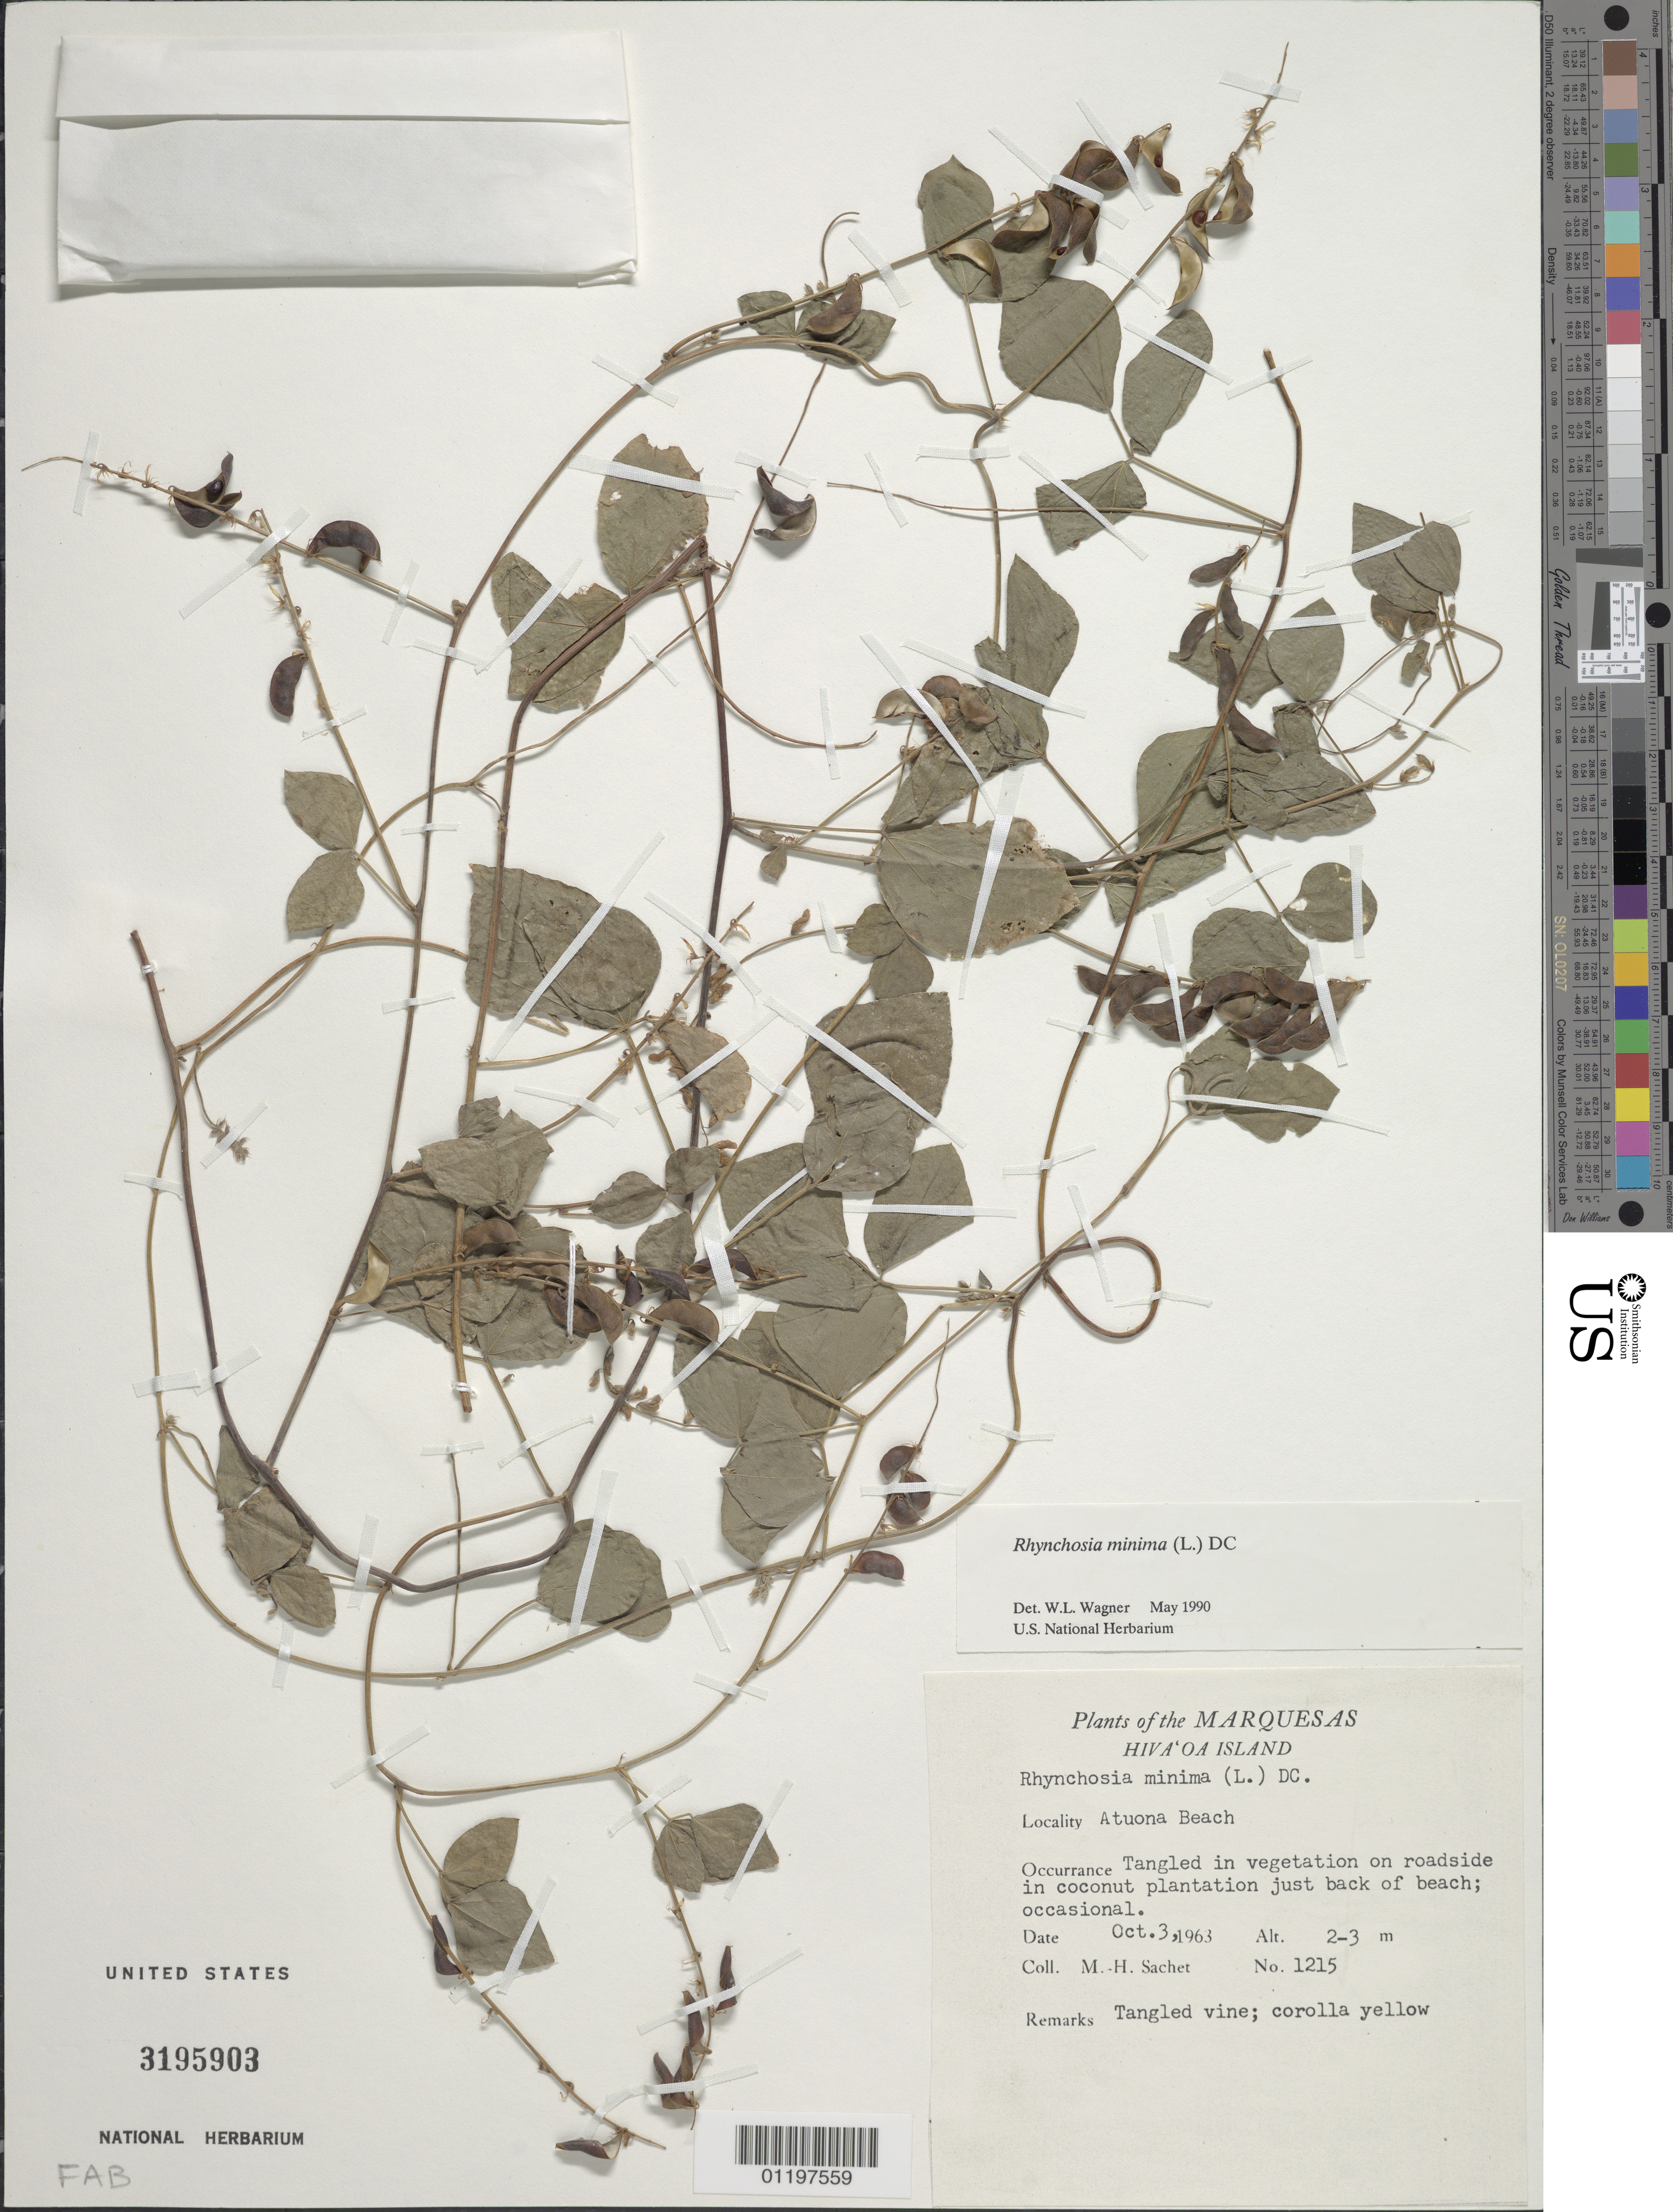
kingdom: Plantae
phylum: Tracheophyta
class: Magnoliopsida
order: Fabales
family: Fabaceae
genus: Rhynchosia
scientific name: Rhynchosia minima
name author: (L.) DC.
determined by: Wagner, W. L., (BOT), Smithsonian Institution - National Museum of Natural History (UNITED STATES)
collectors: M.-H. Sachet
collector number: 1215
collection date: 1963-10-03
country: French Polynesia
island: Hiva Oa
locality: Atuona beach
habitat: Tangled in vegetation on roadside in coconut plantation just back of beach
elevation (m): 2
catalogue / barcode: US 3195903